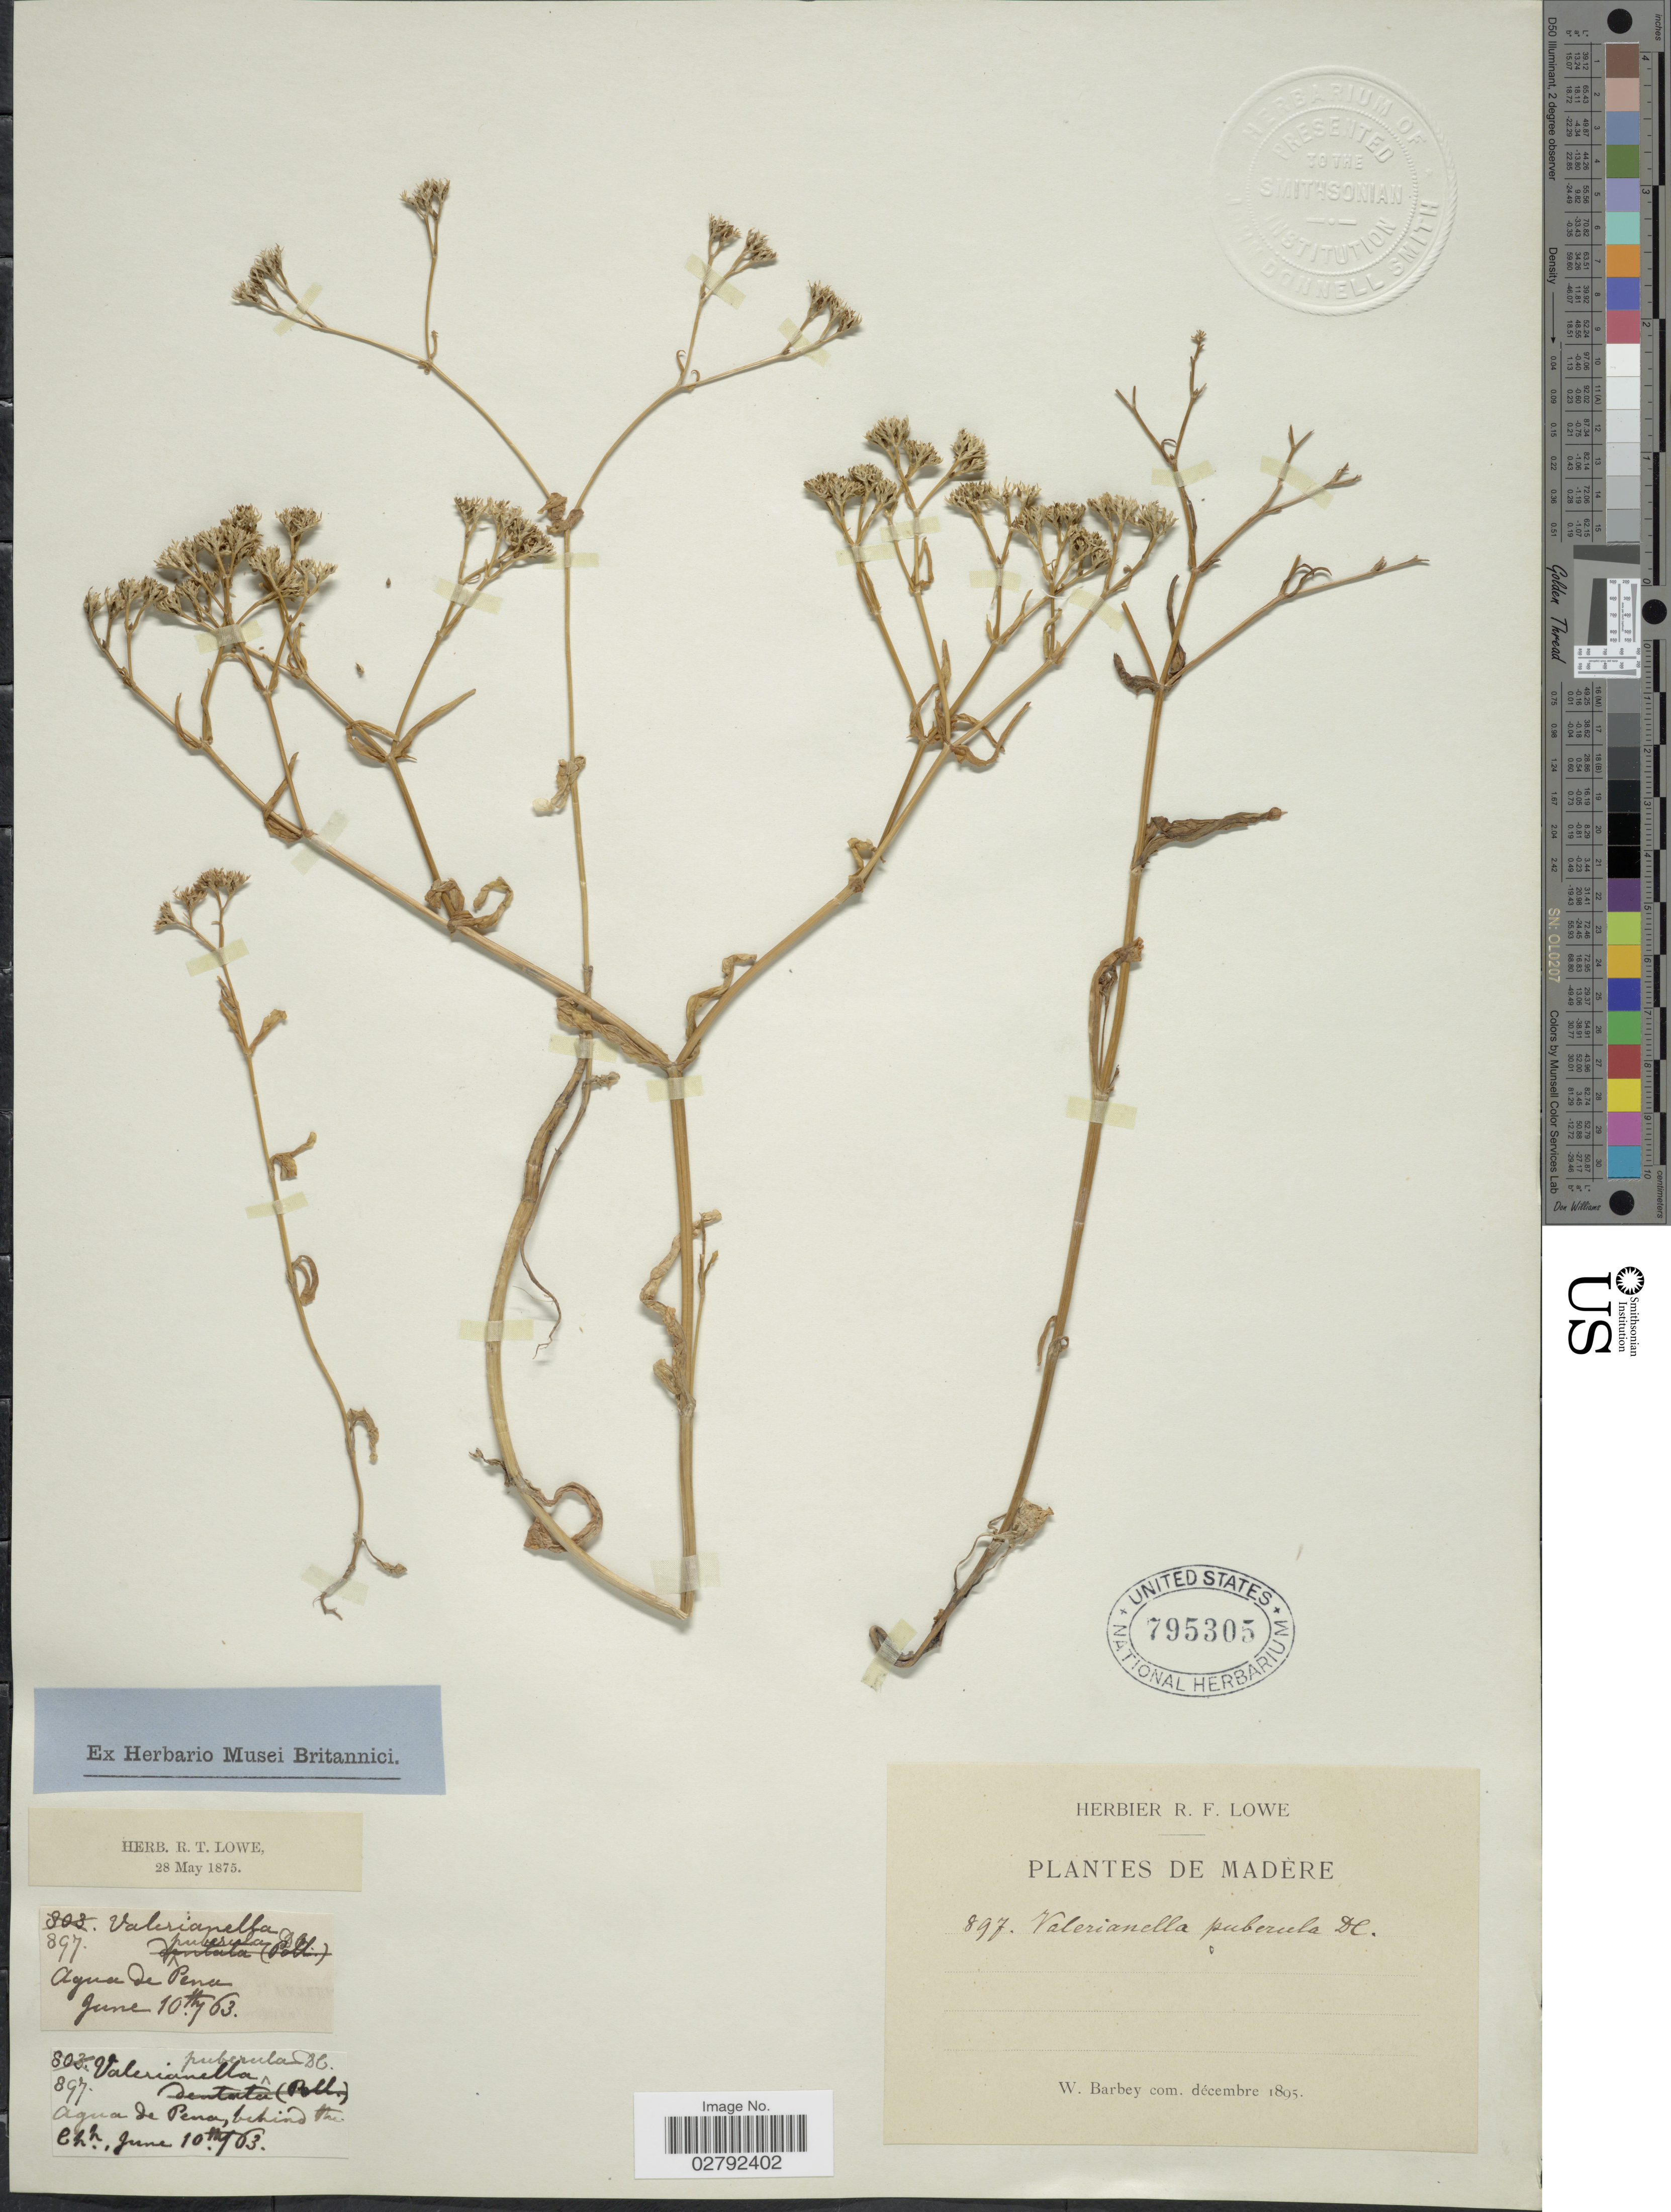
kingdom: Plantae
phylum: Tracheophyta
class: Magnoliopsida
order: Dipsacales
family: Caprifoliaceae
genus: Valerianella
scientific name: Valerianella puberula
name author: (Bertol. ex Gussone) DC.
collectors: ex herb. R. F. Lowe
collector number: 897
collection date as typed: Transcribed d/m/y: 10/6/63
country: Portugal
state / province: Madeira (Aut. Reg.)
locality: Madère. Agua de Pena, behind the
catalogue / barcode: US 795305